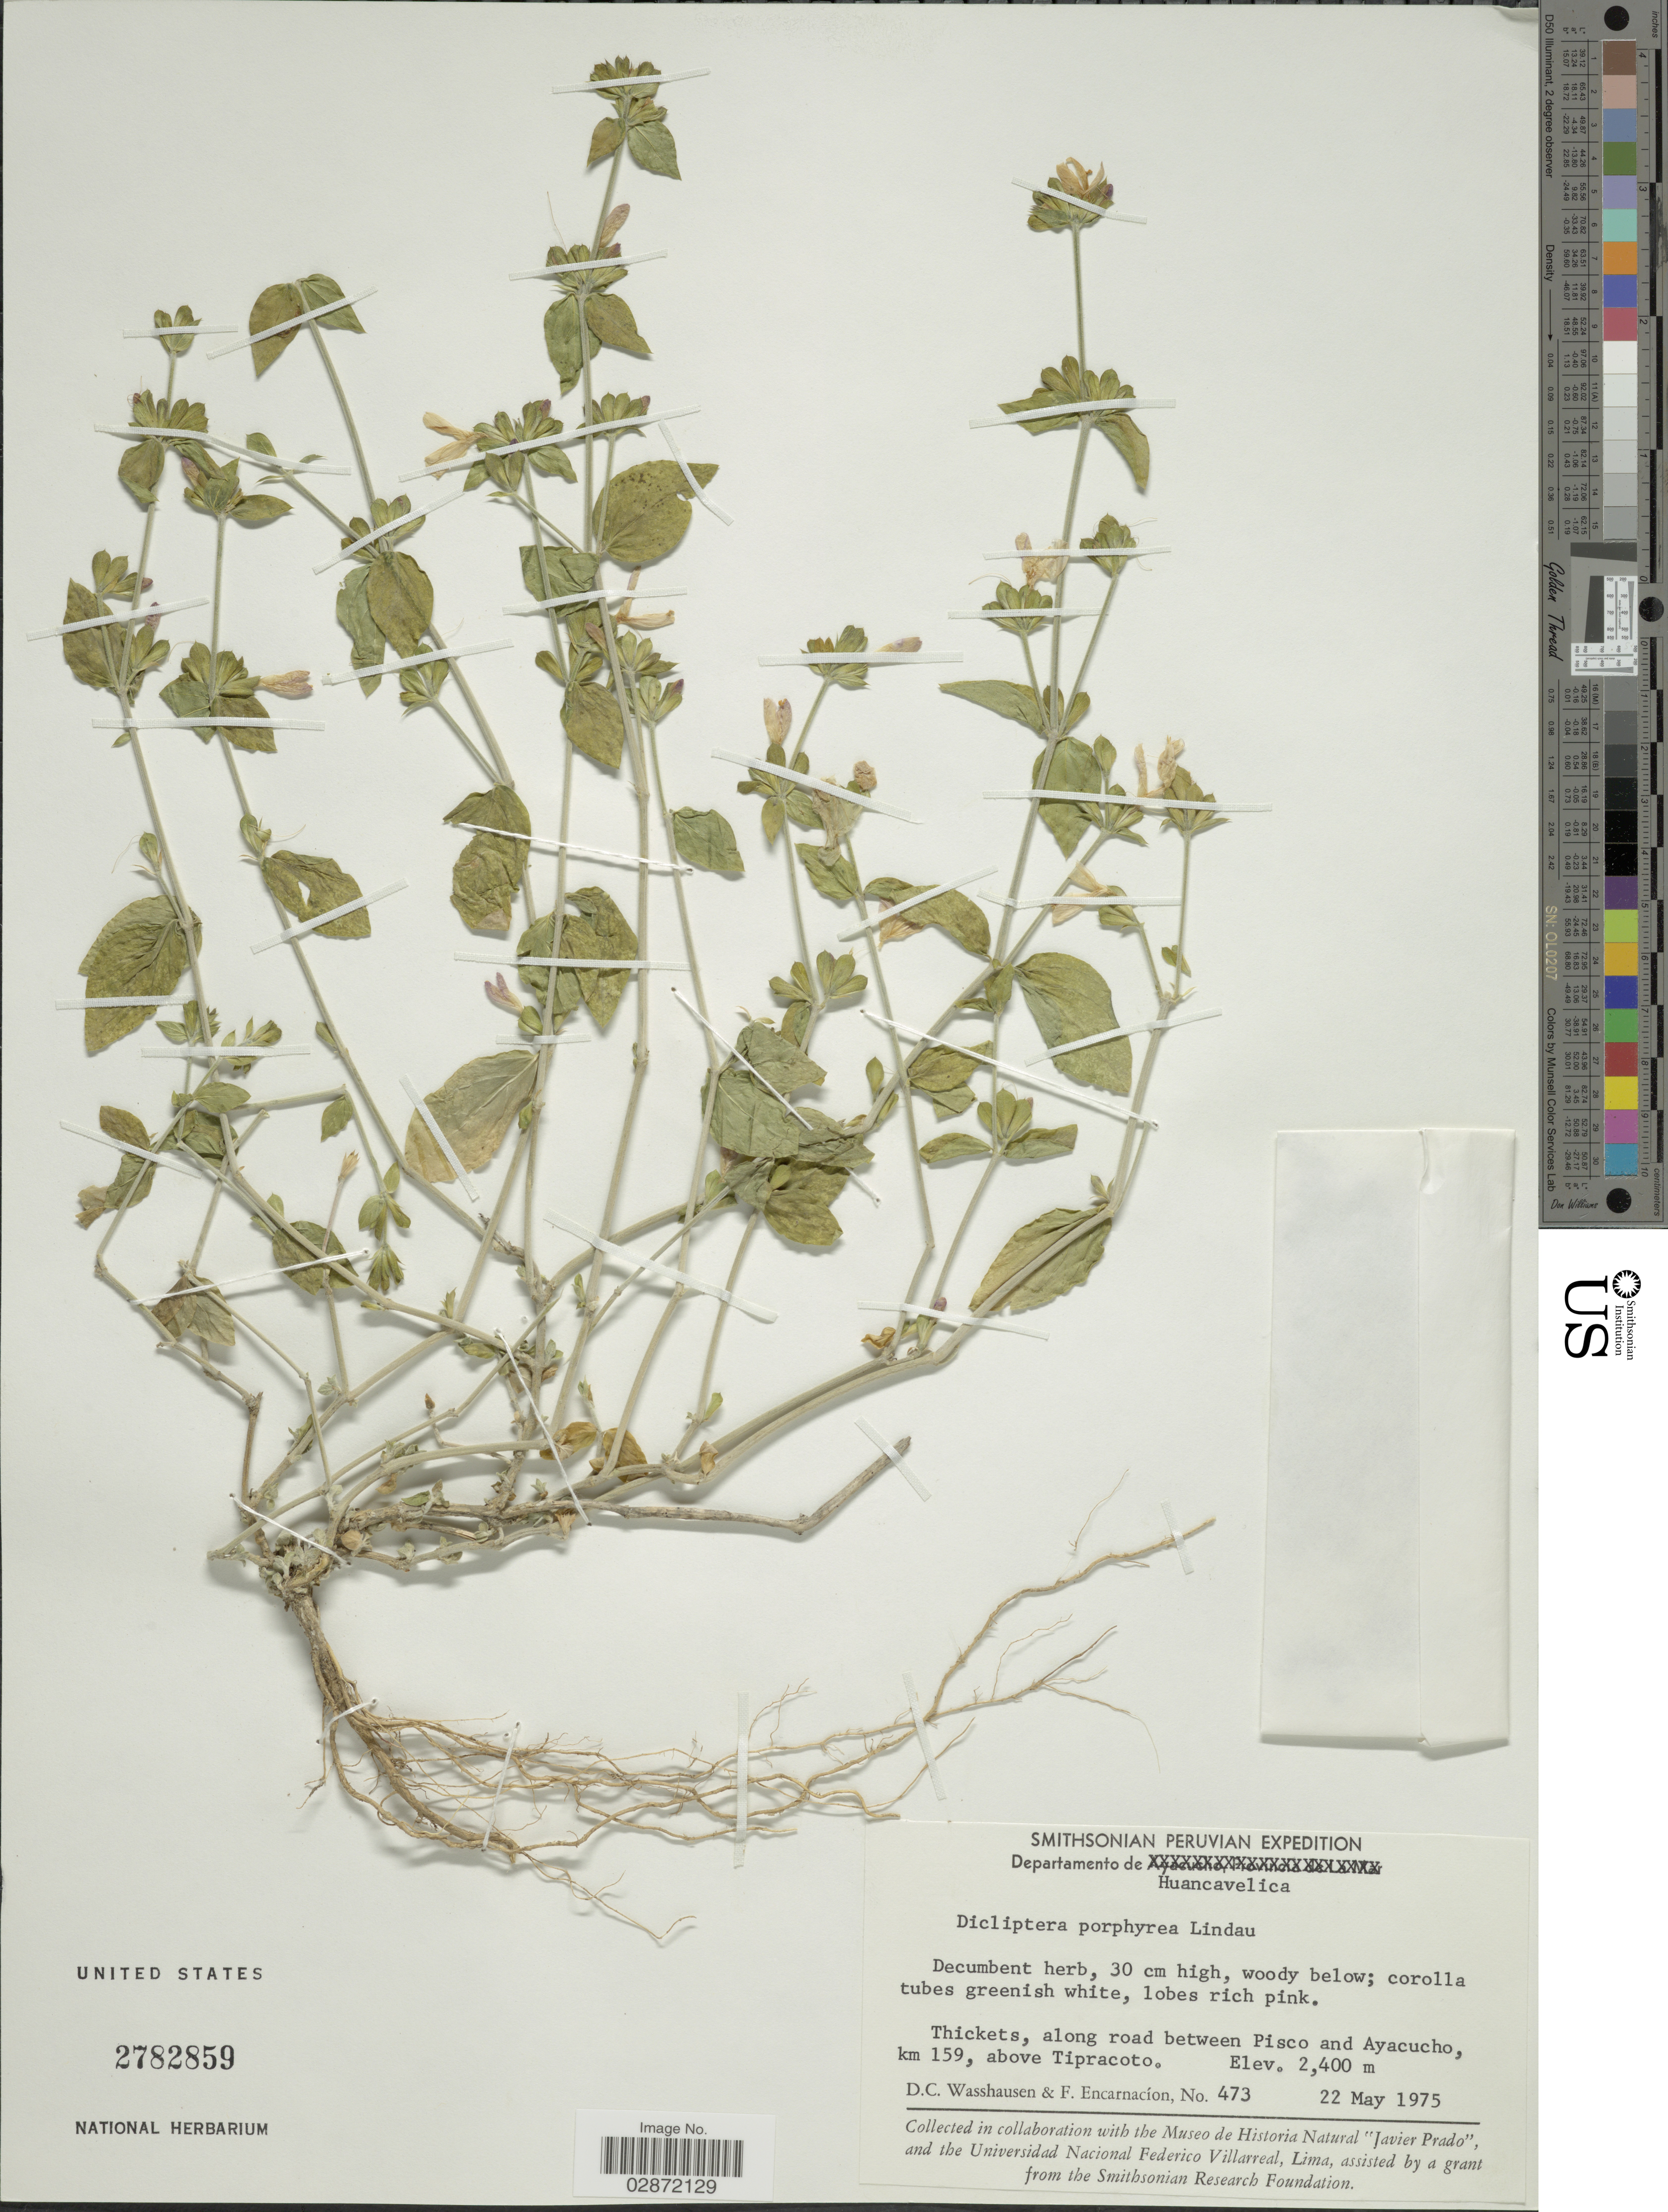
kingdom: Plantae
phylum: Tracheophyta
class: Magnoliopsida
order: Lamiales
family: Acanthaceae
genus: Dicliptera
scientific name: Dicliptera porphyrea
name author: Lindau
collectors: D. C. Wasshausen & F. Encarnación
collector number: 473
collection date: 1975-05-22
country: Peru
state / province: Huancavelica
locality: Departamento de Huancavelica. Thickets, along road between Pisco and Ayacucho, km 159, above Tipracoto.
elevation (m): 2400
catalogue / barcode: US 2782859